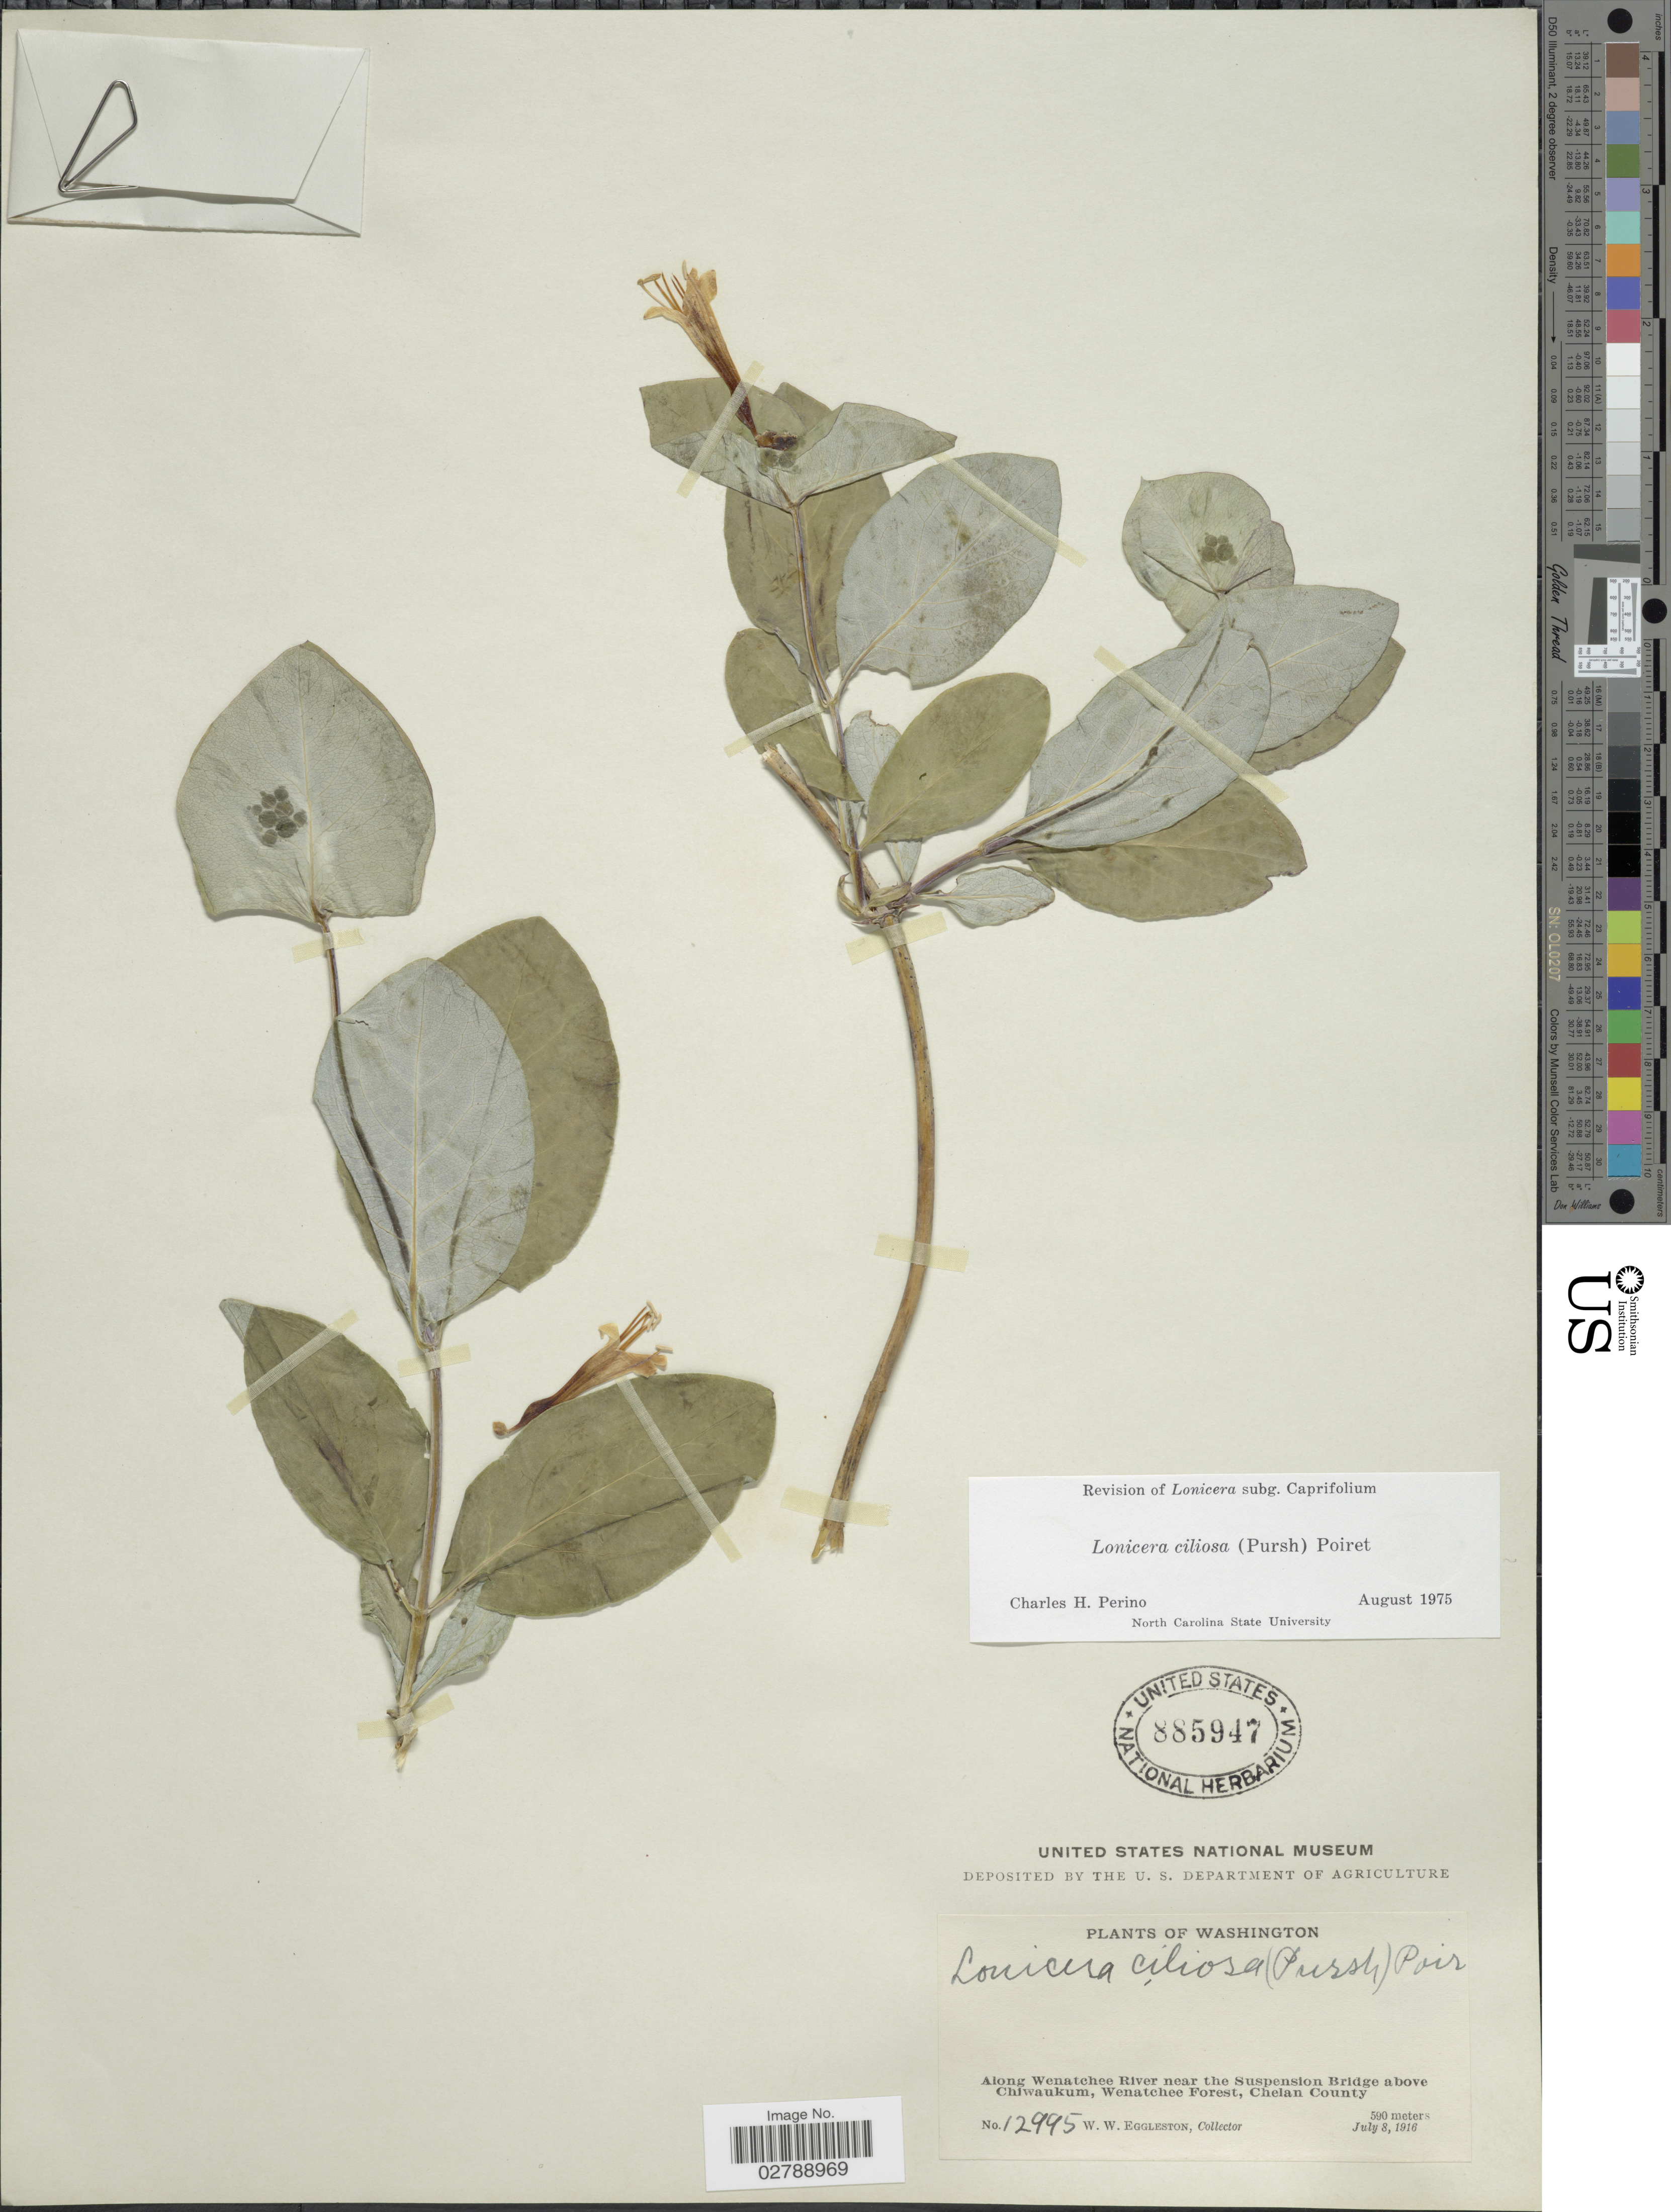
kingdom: Plantae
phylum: Tracheophyta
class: Magnoliopsida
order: Dipsacales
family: Caprifoliaceae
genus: Lonicera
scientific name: Lonicera ciliosa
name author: Poir.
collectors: W. W. Eggleston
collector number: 12995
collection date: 1916-07-08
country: United States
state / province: Washington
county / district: Chelan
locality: Along Wenatchee River near the Suspension Bridge above Chiwaukum, Wenatchee Forest, Chelan County.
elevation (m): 590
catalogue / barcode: US 885947